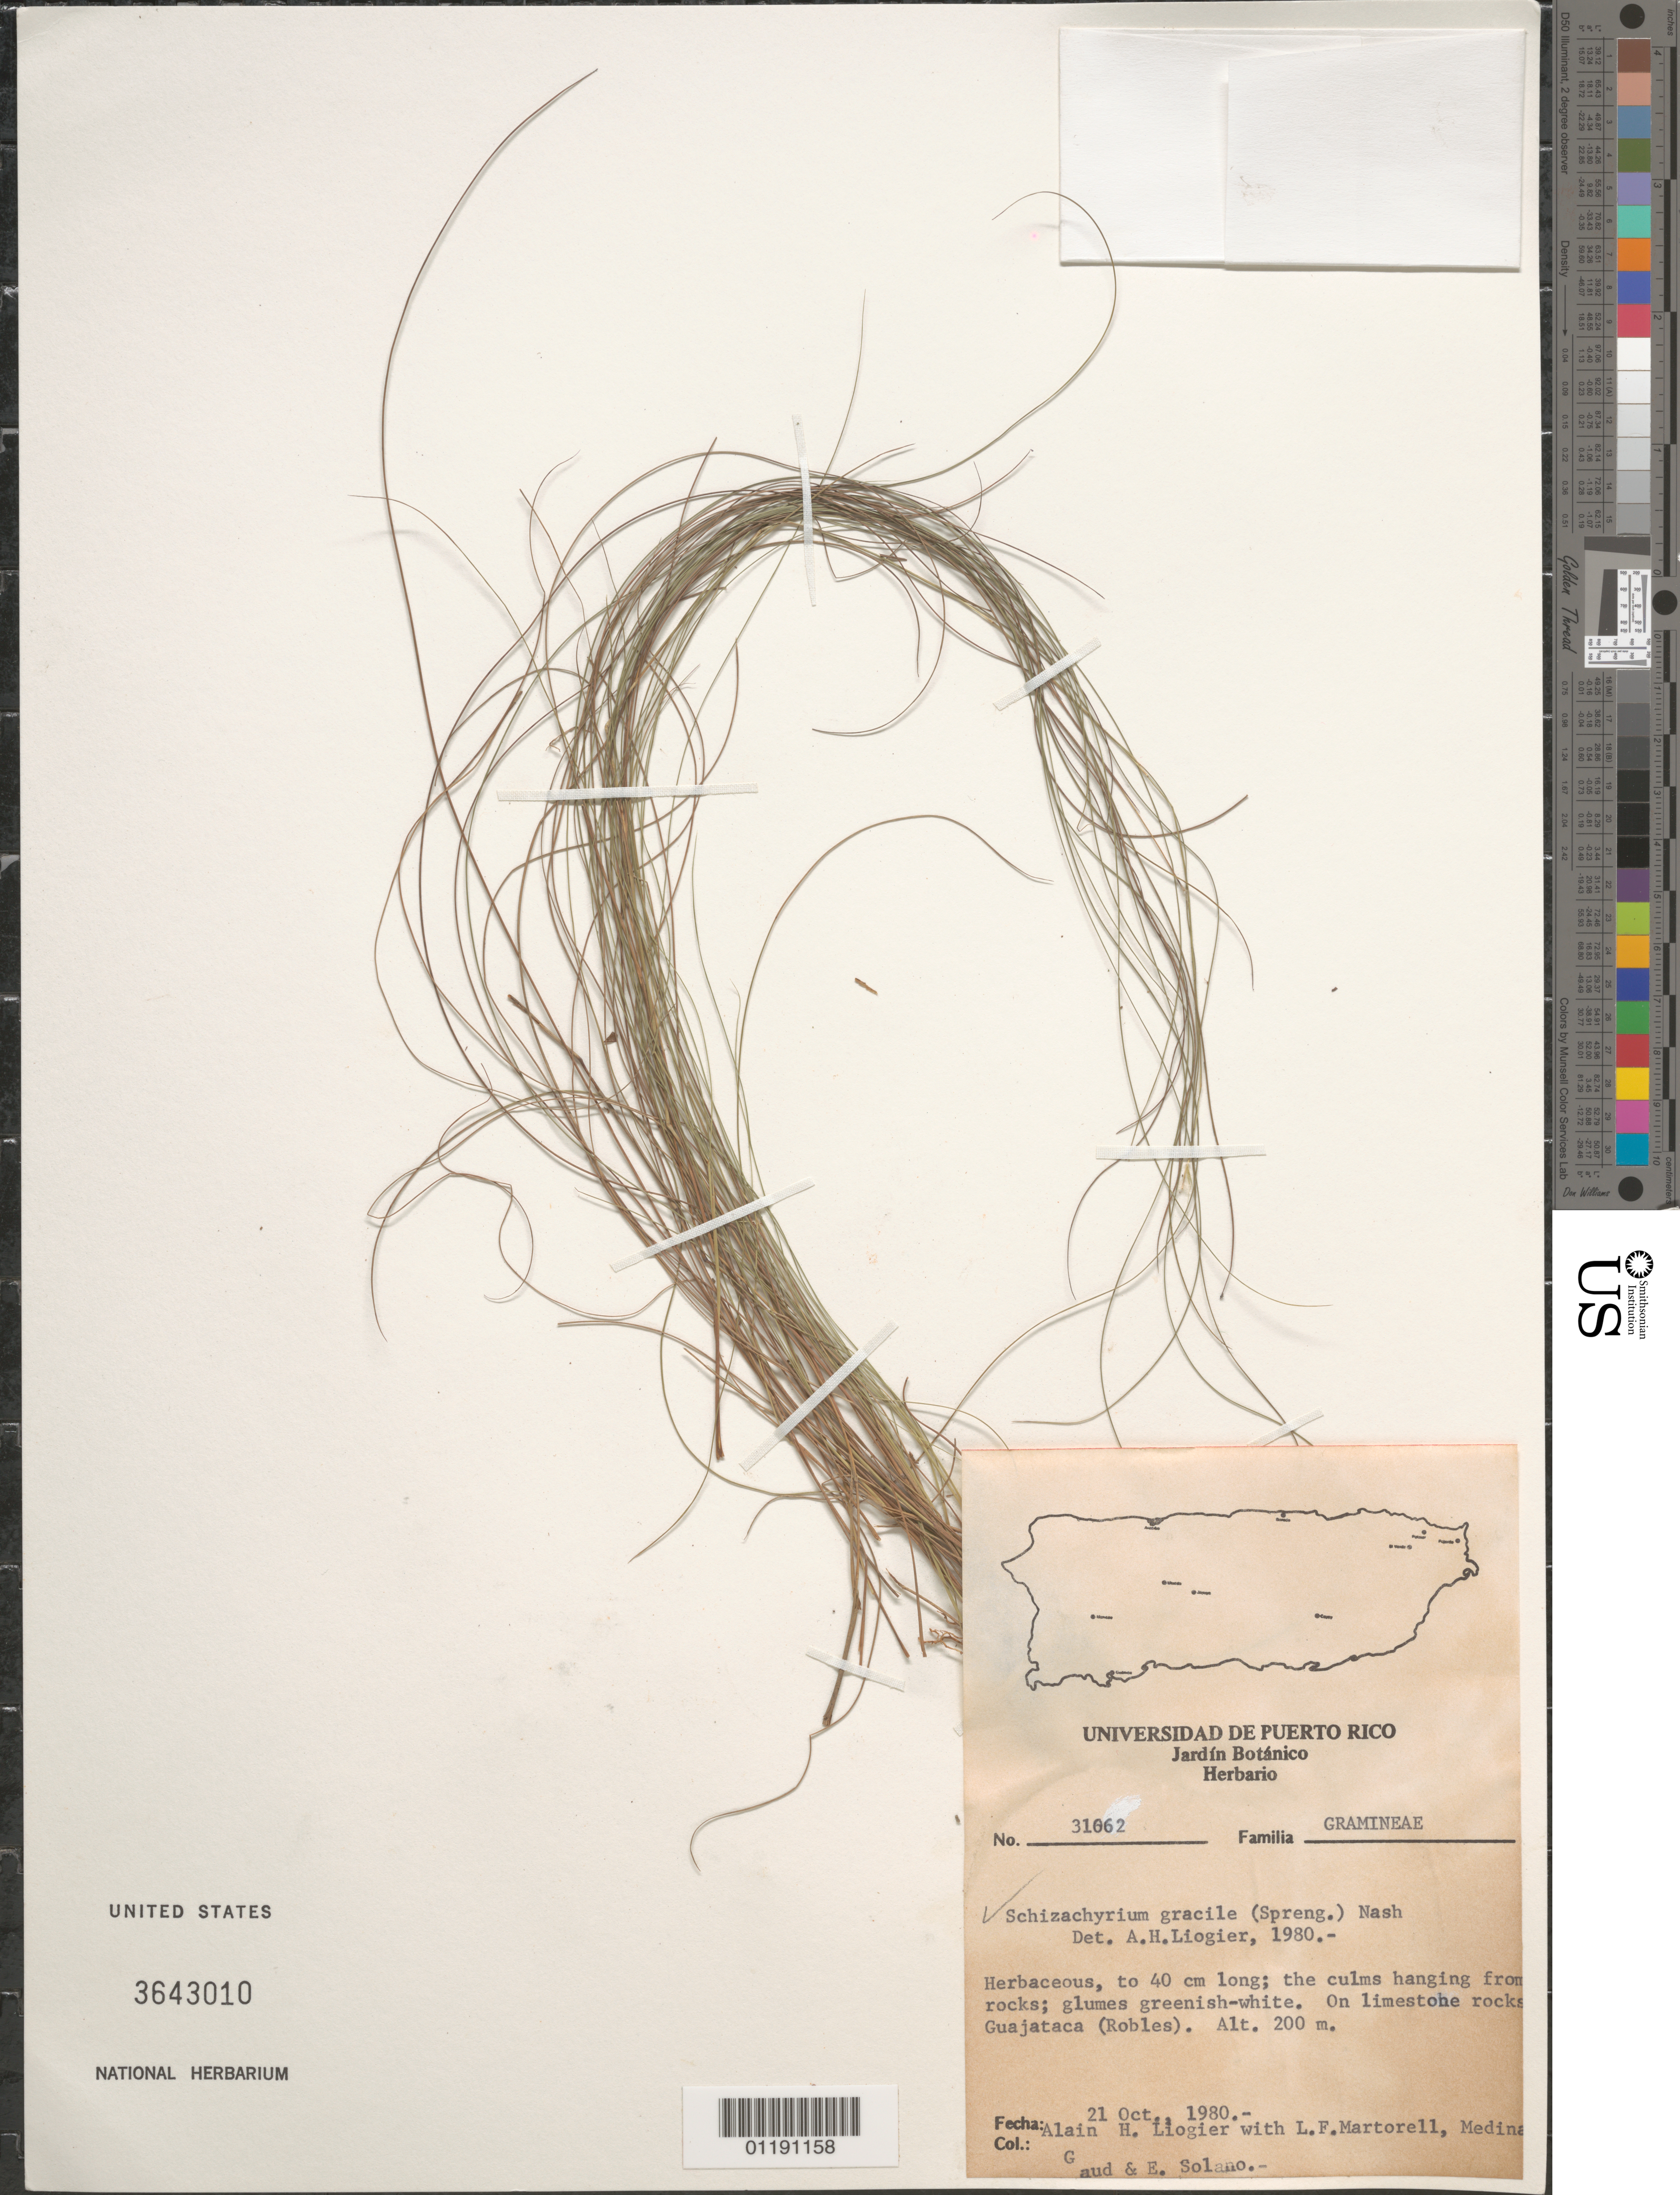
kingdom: Plantae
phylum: Tracheophyta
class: Liliopsida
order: Poales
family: Poaceae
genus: Schizachyrium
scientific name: Schizachyrium gracile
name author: (Spreng.) Nash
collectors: A. H. Liogier, L. Martorell, M. Gaud & E. Solano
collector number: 31062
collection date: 1980-10-21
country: Puerto Rico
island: Puerto Rico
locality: Guajataca (Robles).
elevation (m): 200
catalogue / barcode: US 3643010